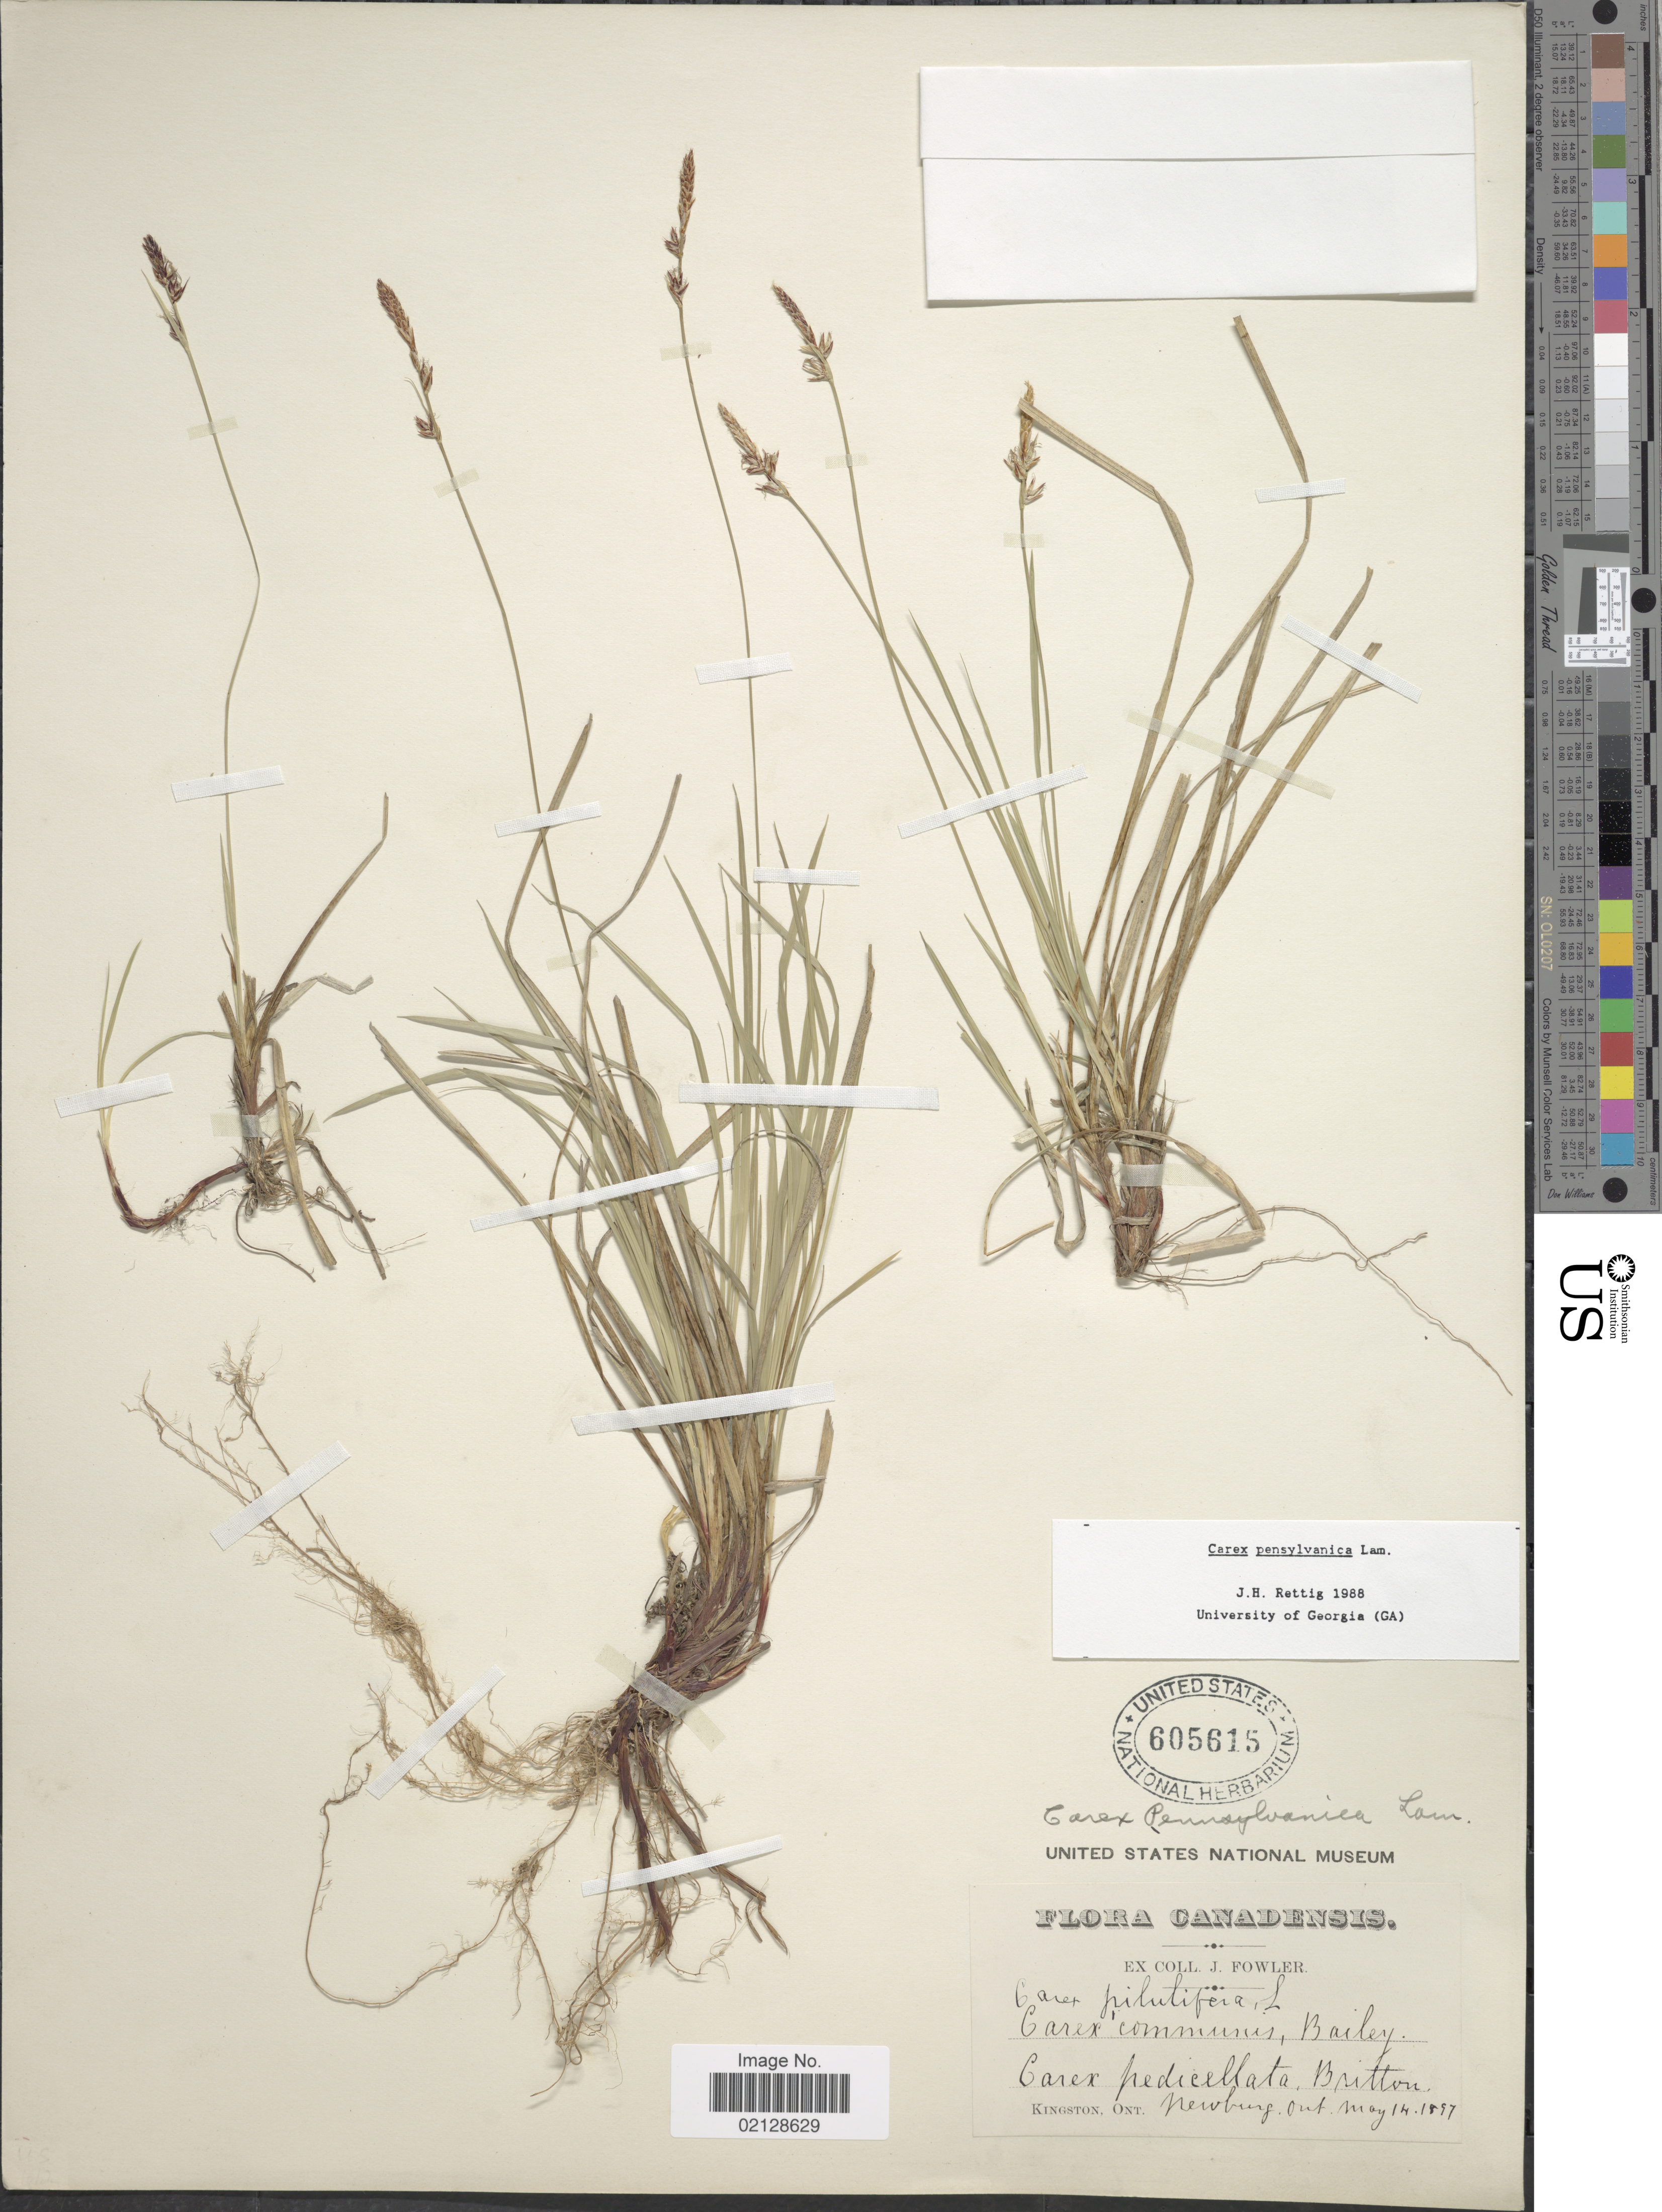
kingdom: Plantae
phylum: Tracheophyta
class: Liliopsida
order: Poales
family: Cyperaceae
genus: Carex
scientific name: Carex pensylvanica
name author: Lam.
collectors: J. P. Fowler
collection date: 1897-05-14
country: Canada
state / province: Ontario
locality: Kingston, Ont., Newburg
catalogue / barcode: US 605615